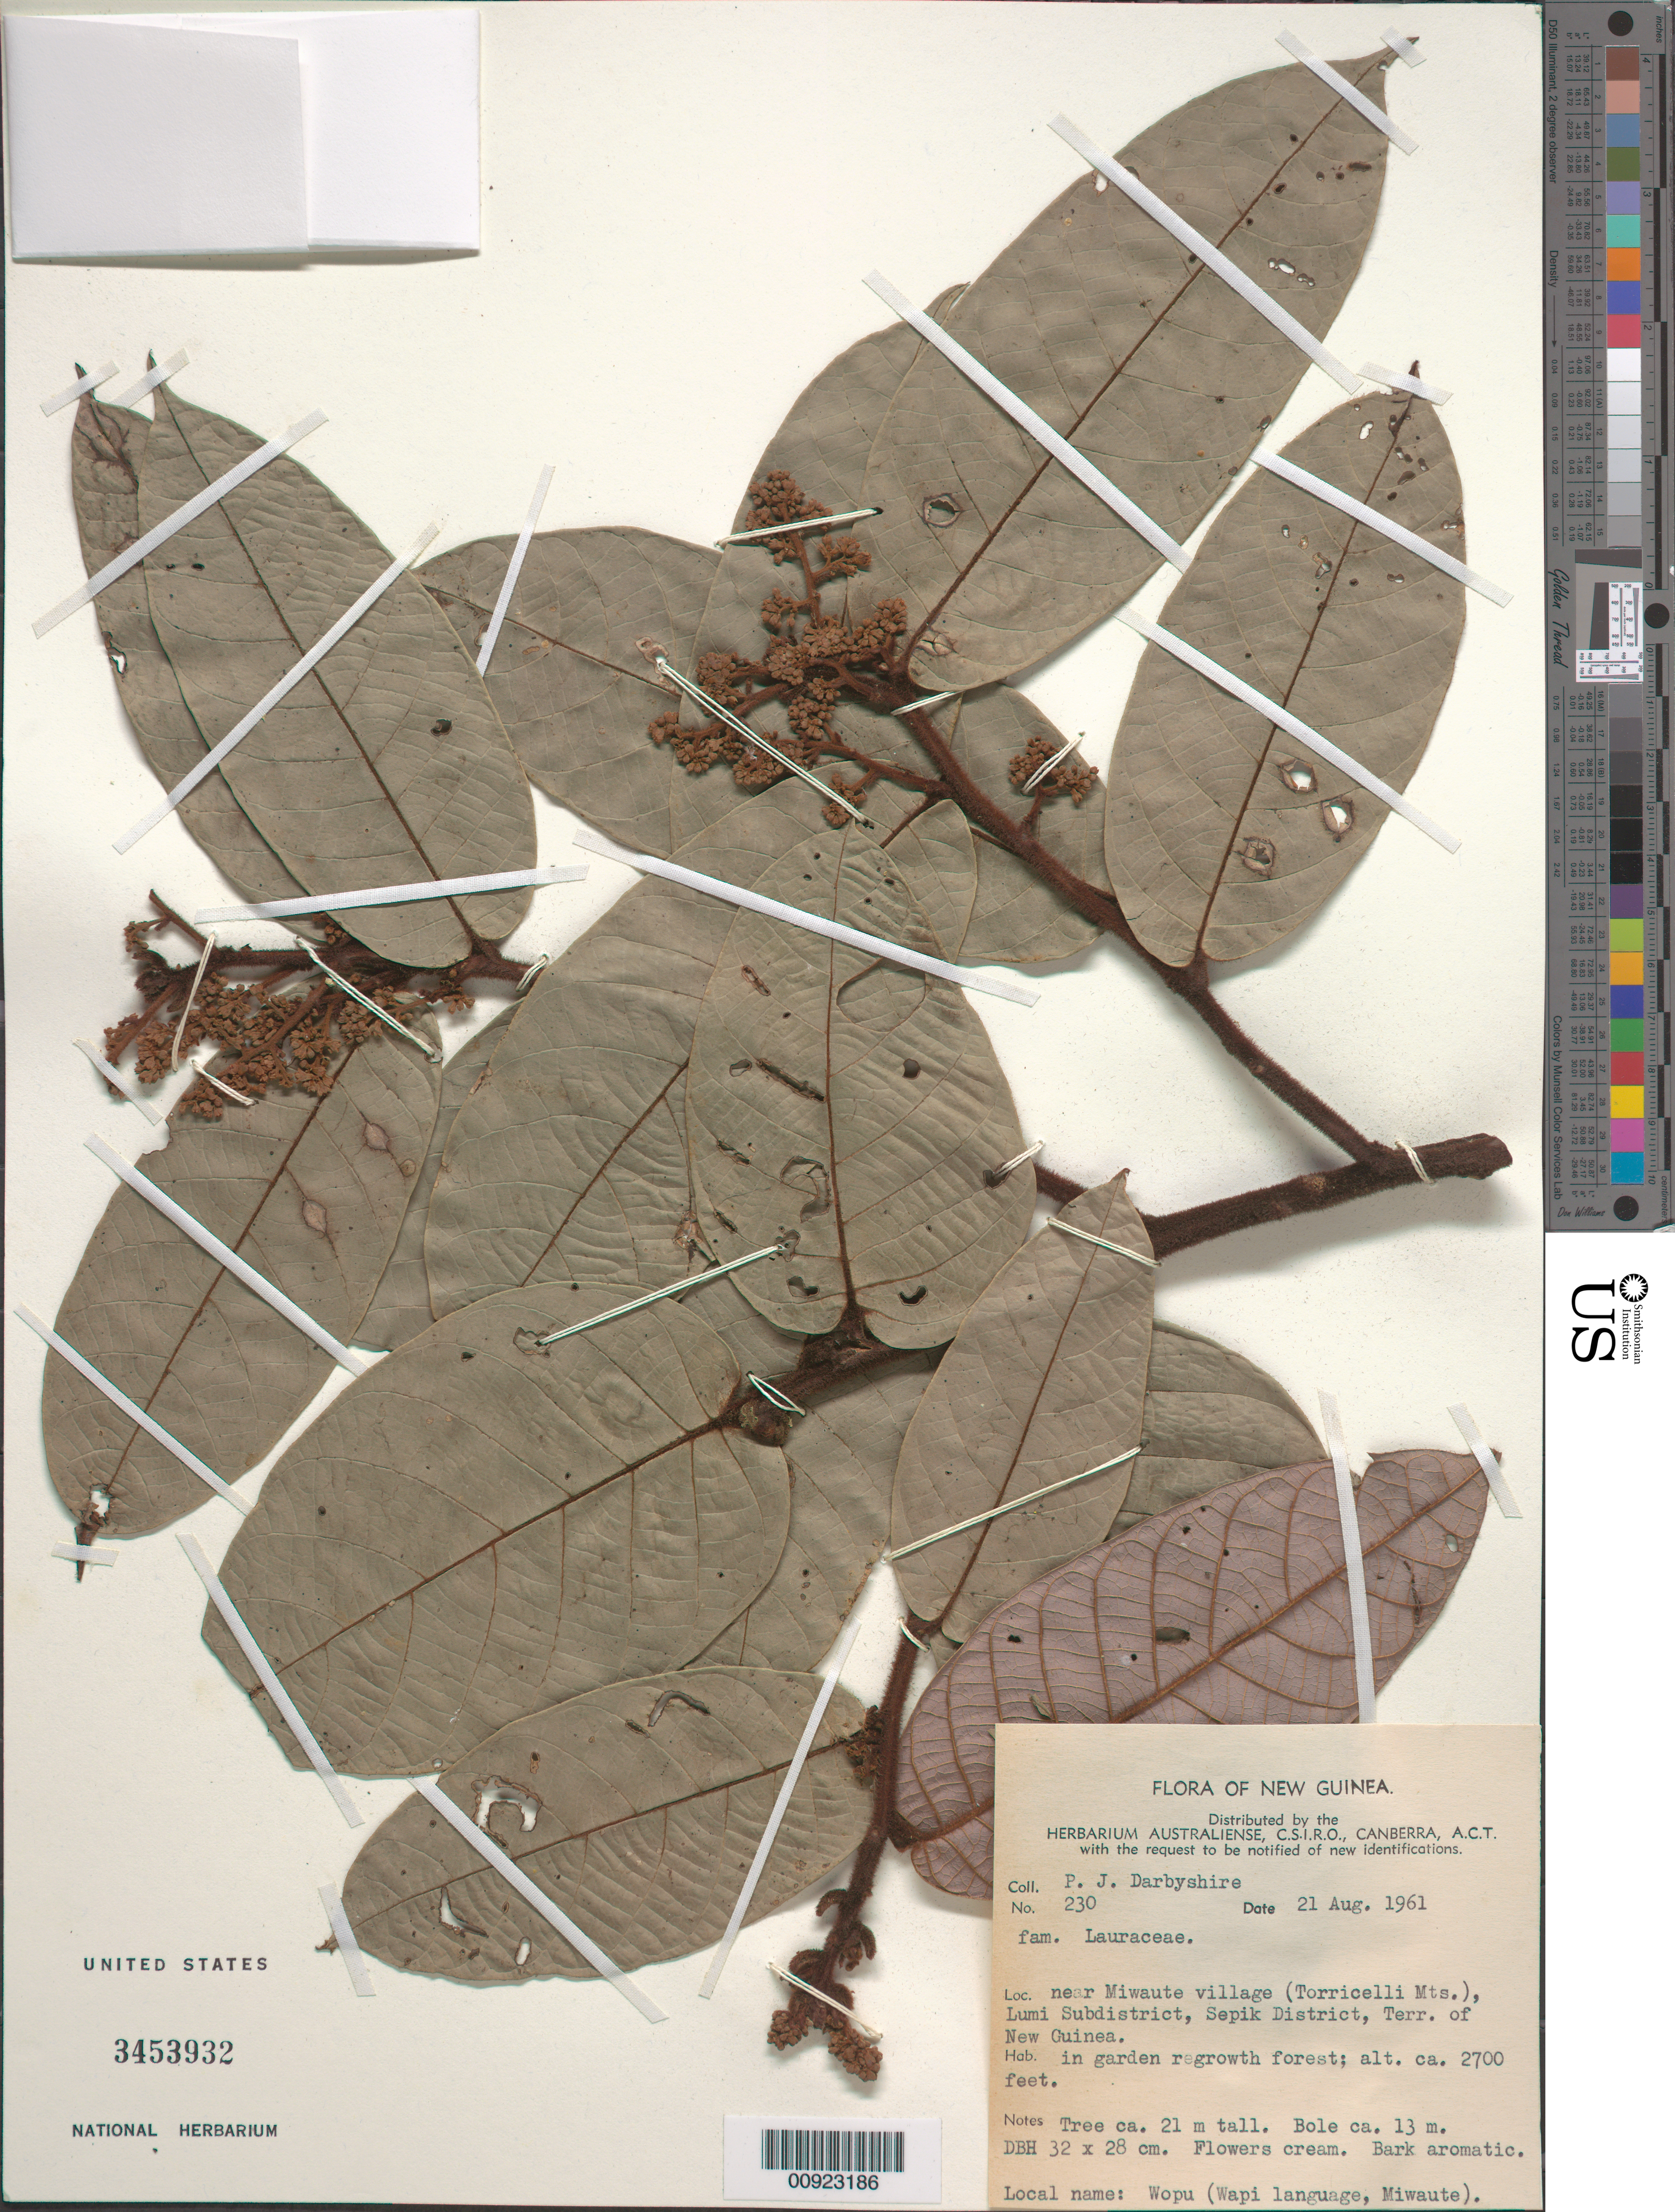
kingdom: Plantae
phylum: Tracheophyta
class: Magnoliopsida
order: Laurales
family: Lauraceae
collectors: P. Darbyshire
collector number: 230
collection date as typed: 21 Aug 1961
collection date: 1961-08-21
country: Papua New Guinea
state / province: Sandaun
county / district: Lumi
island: New Guinea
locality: near Miwaute village (Torricelli Mts.), Lumi Subdistrict, Sepik District, Terr. Of New Guinea.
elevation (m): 823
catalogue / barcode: US 3453932